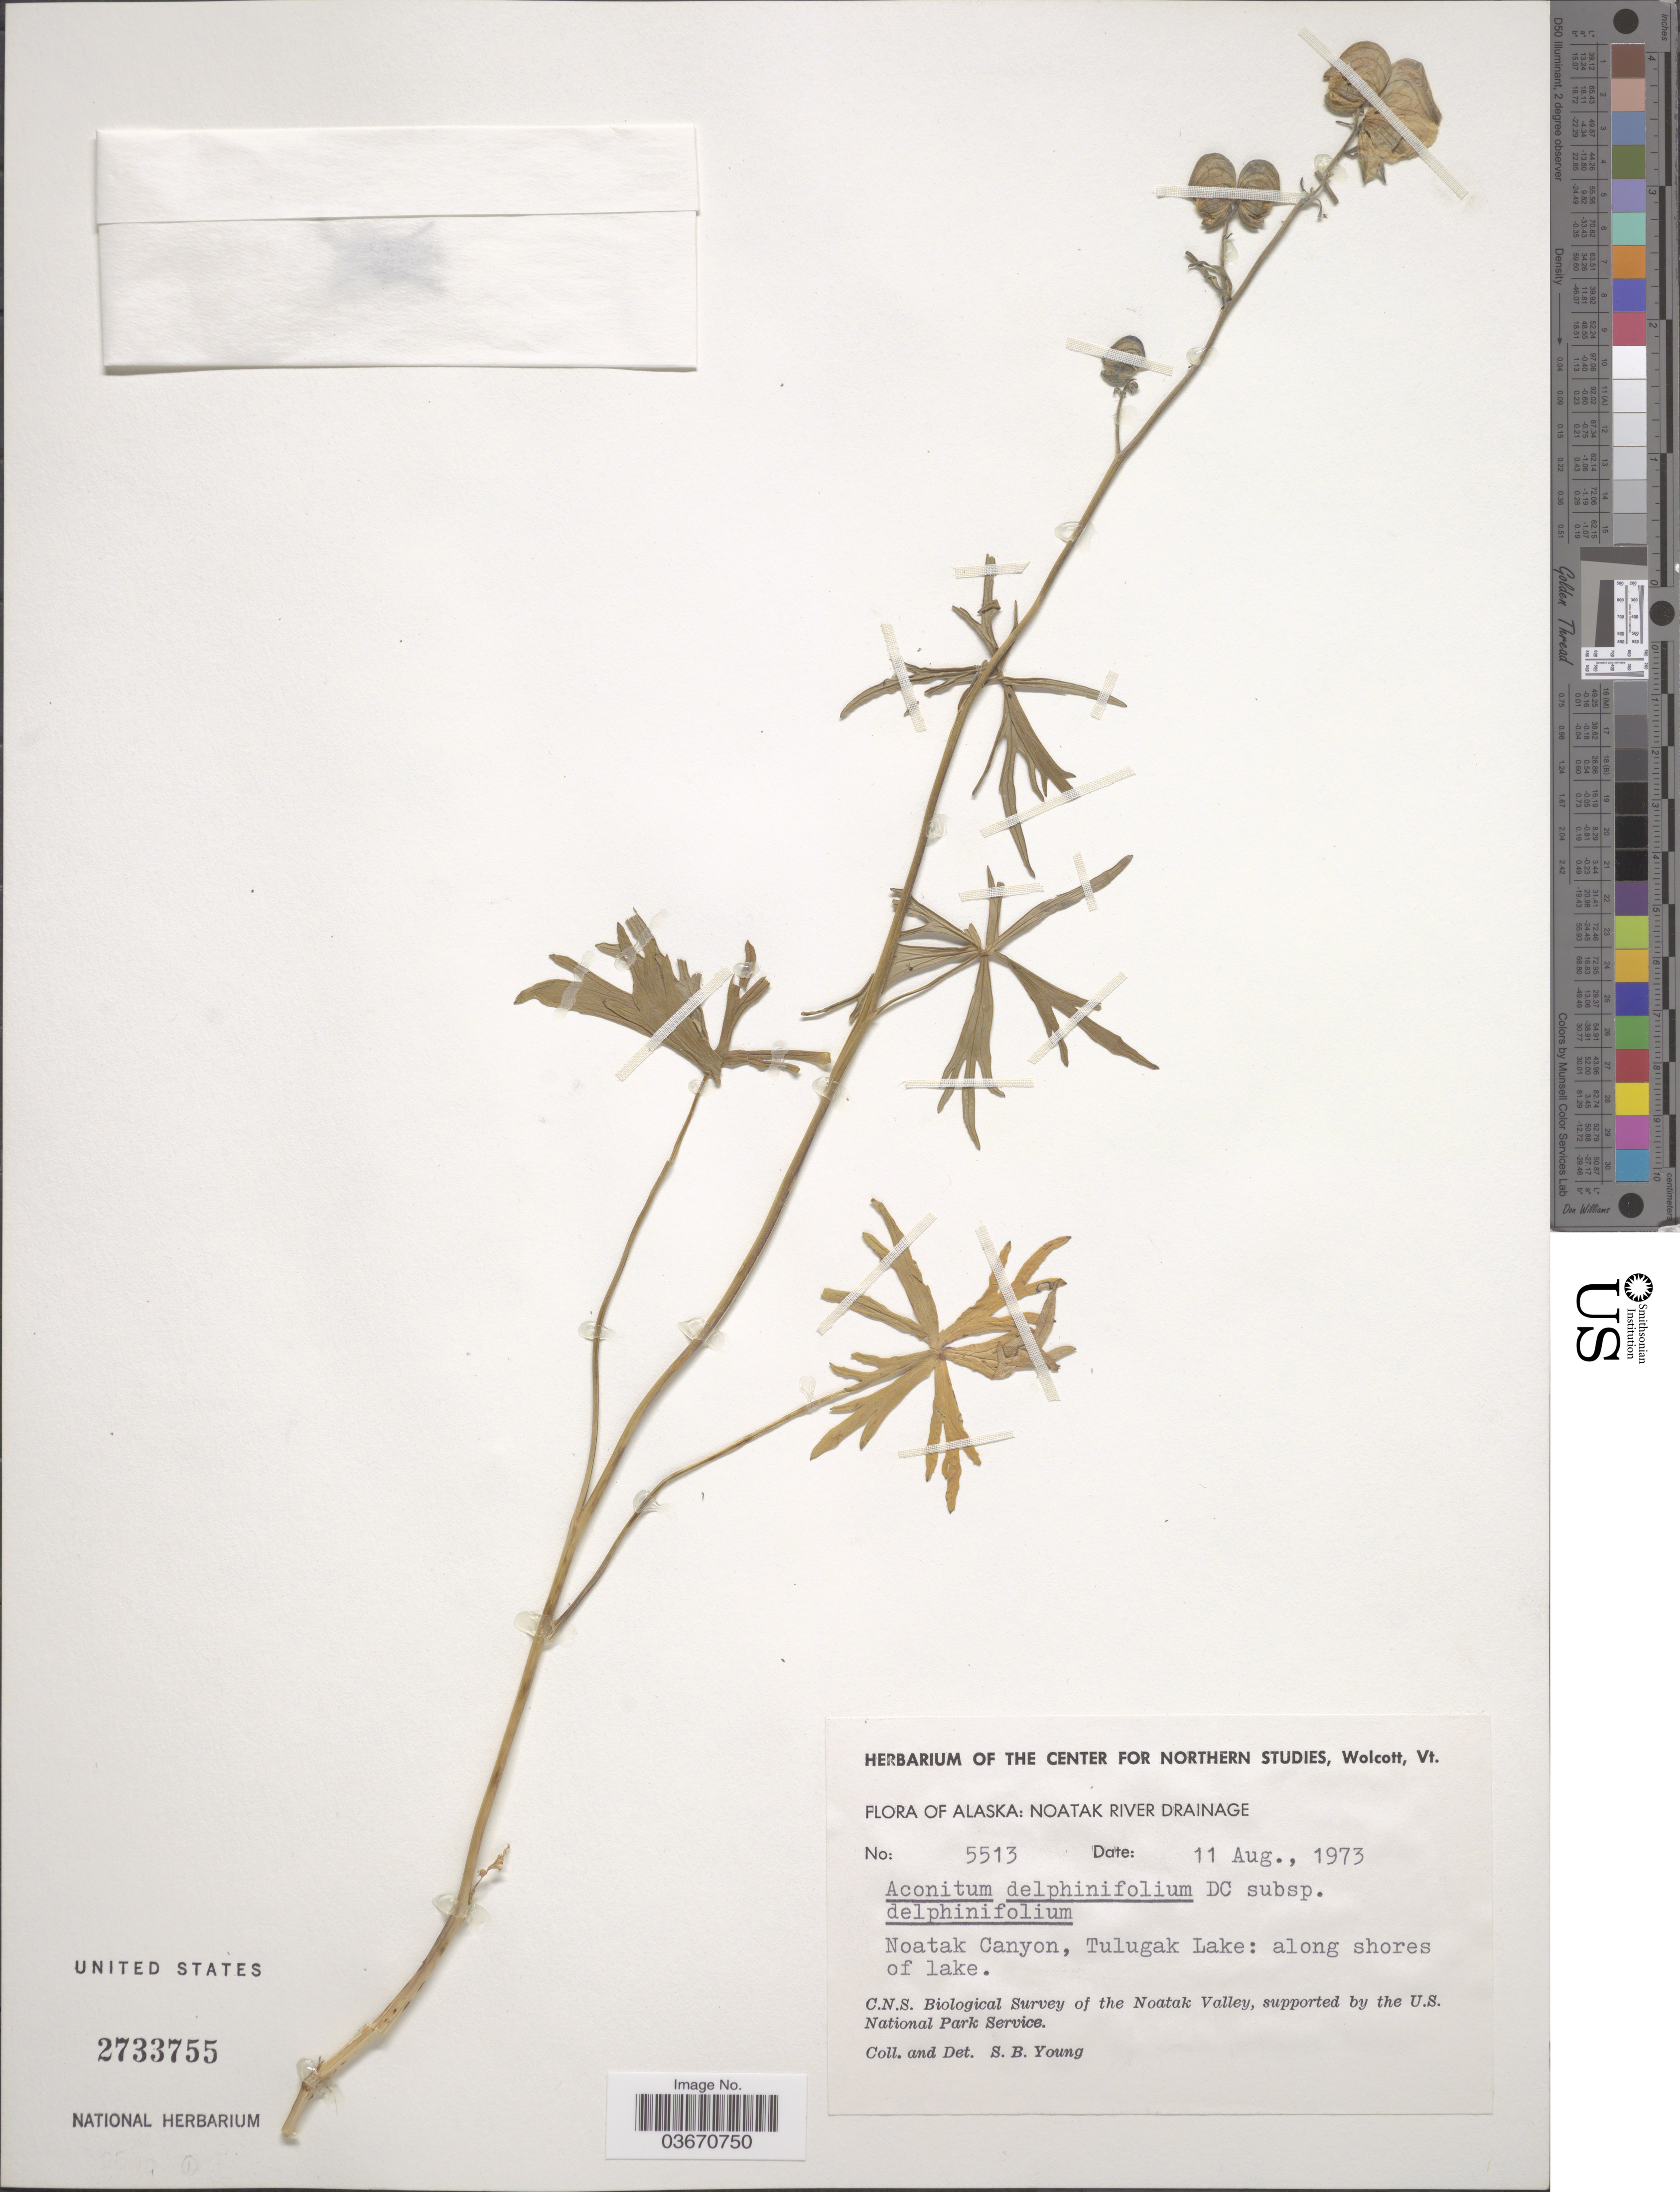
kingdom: Plantae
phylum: Tracheophyta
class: Magnoliopsida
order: Ranunculales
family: Ranunculaceae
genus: Aconitum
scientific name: Aconitum delphinifolium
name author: DC.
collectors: S. Young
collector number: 5513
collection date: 1973-08-11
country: United States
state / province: Alaska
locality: Noatak River Drainage. Noatak Canyon, Tulugak Lake: along shores of lake. Noatak Valley.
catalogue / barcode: US 2733755